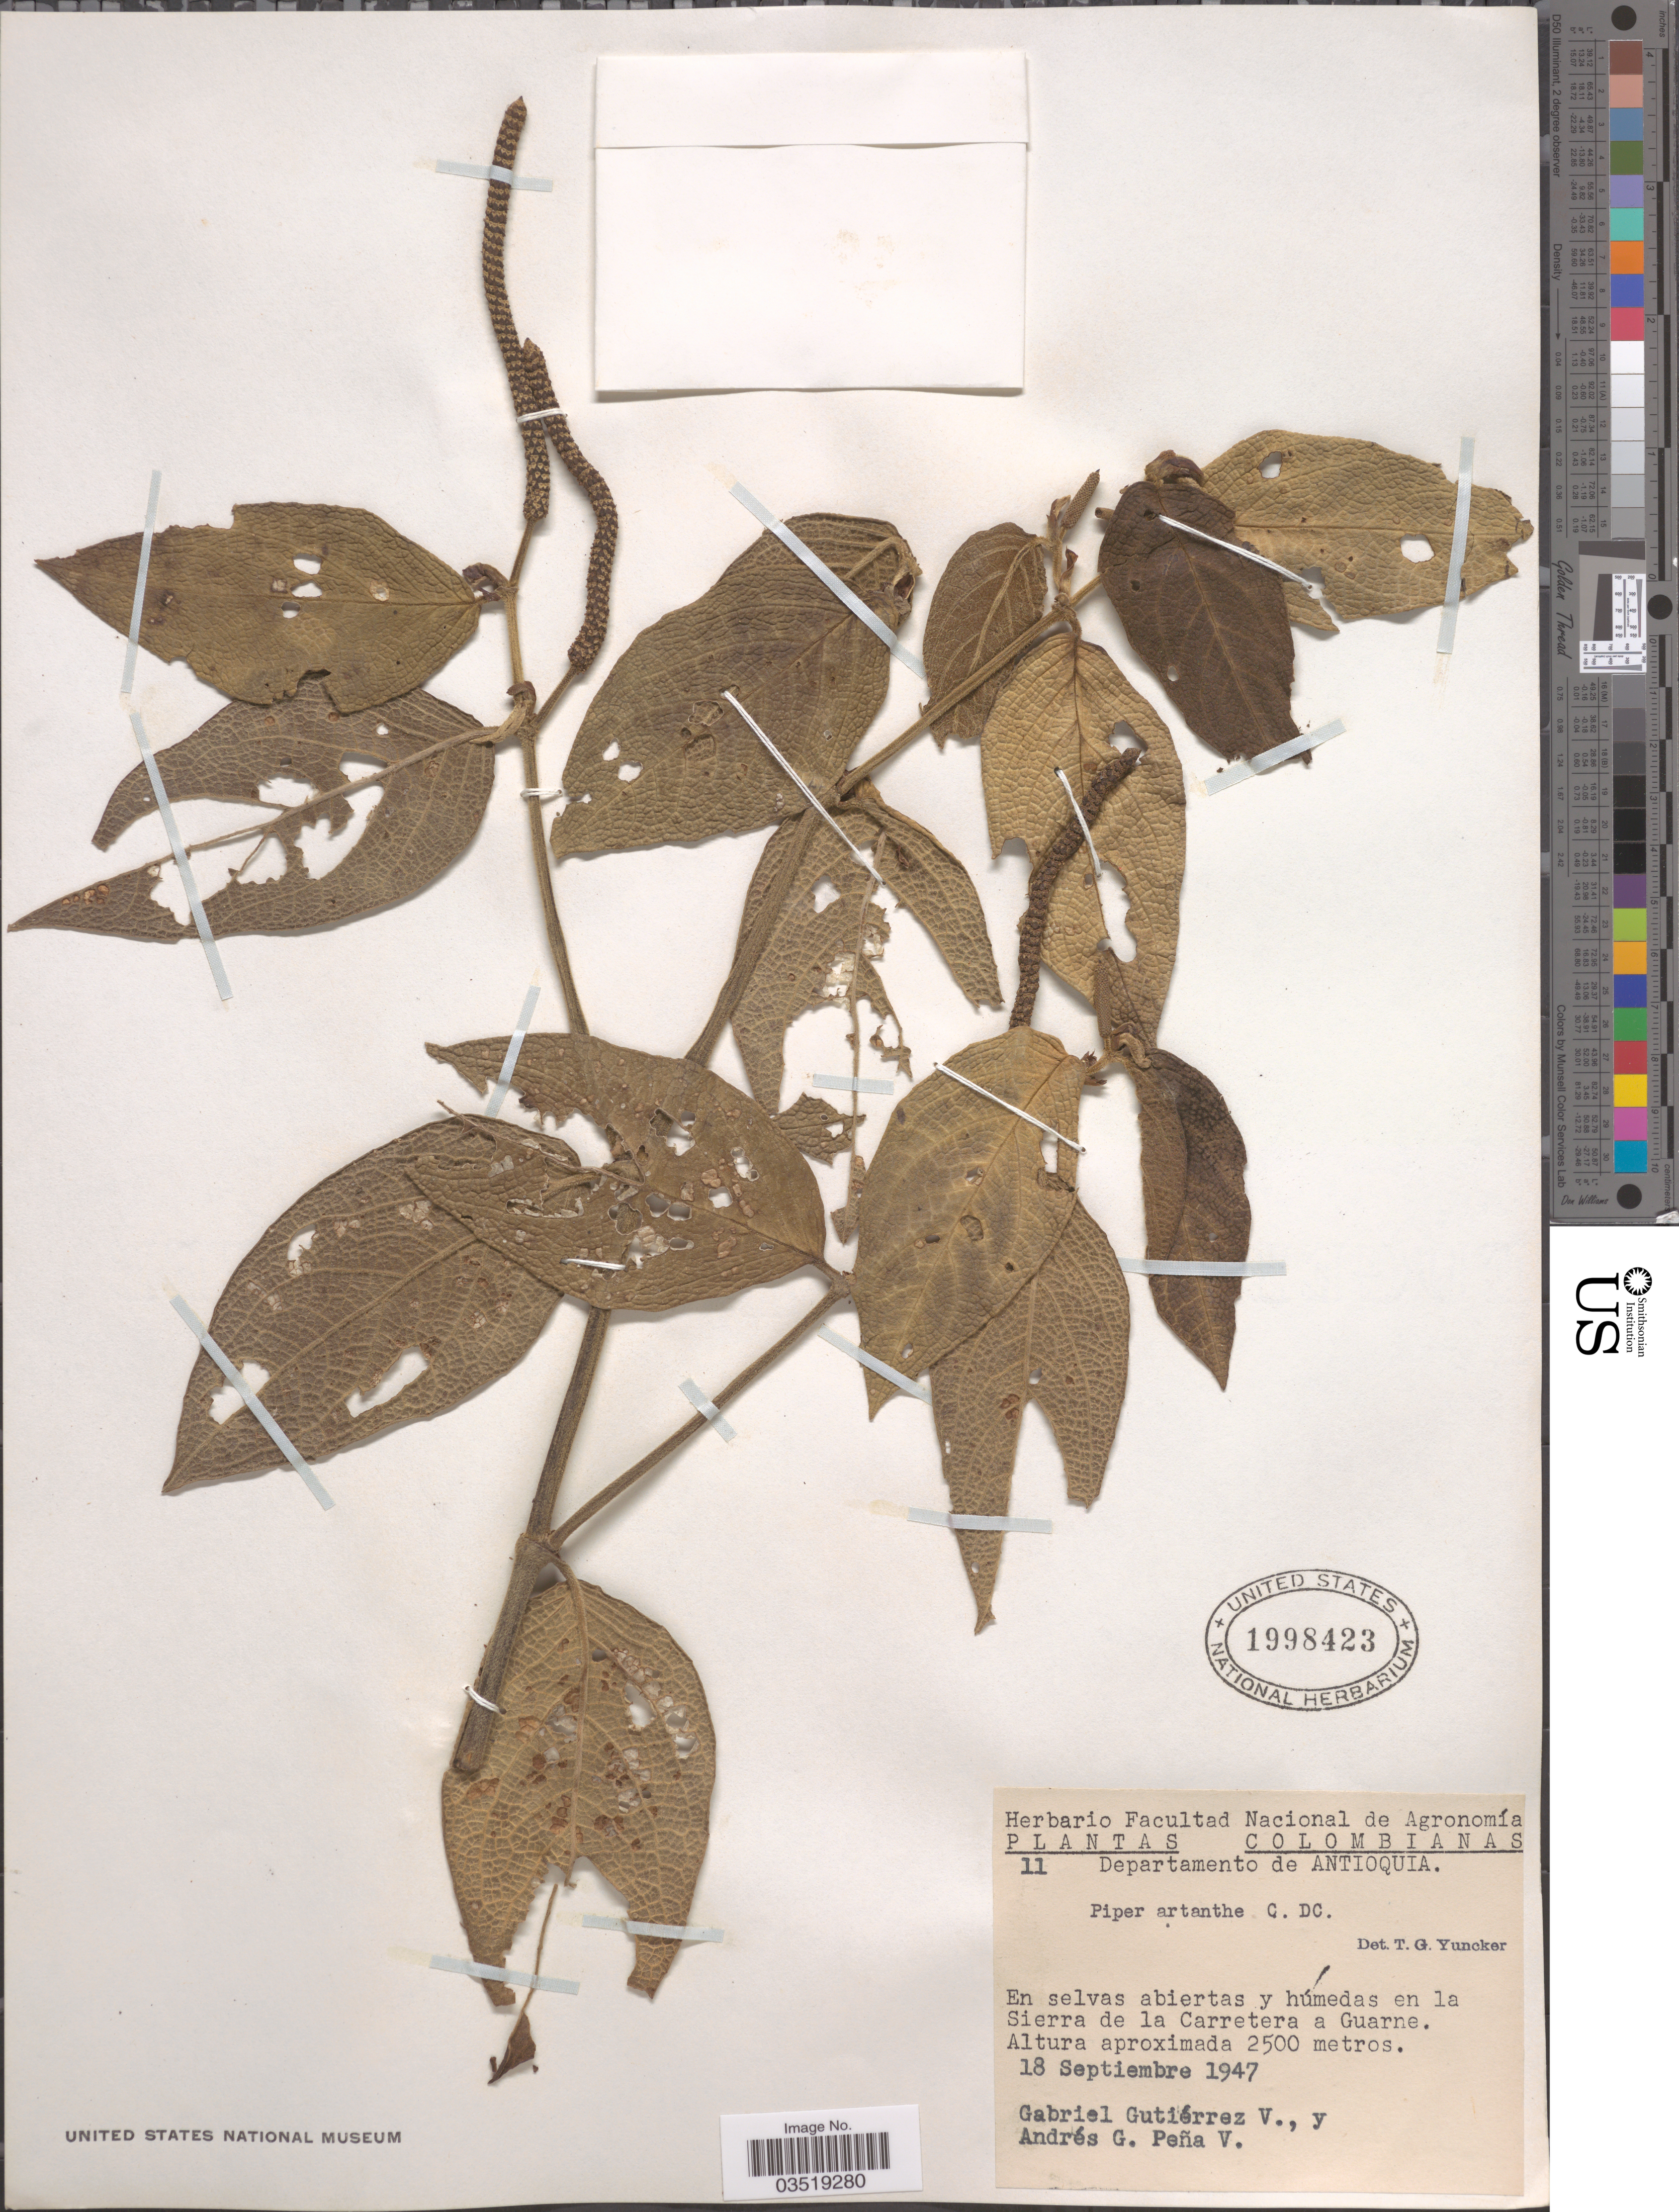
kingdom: Plantae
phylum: Tracheophyta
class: Magnoliopsida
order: Piperales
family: Piperaceae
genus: Piper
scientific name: Piper artanthe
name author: C. DC.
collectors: G. Gutiérrez V. & A. G. Pena V.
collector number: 11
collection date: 1947-09-18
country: Colombia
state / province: Antioquia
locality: Departamento de Antioquia. En selvas abiertas y húmedas en la Sierra de la Carretera a Guarne.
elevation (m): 2500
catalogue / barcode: US 1998423